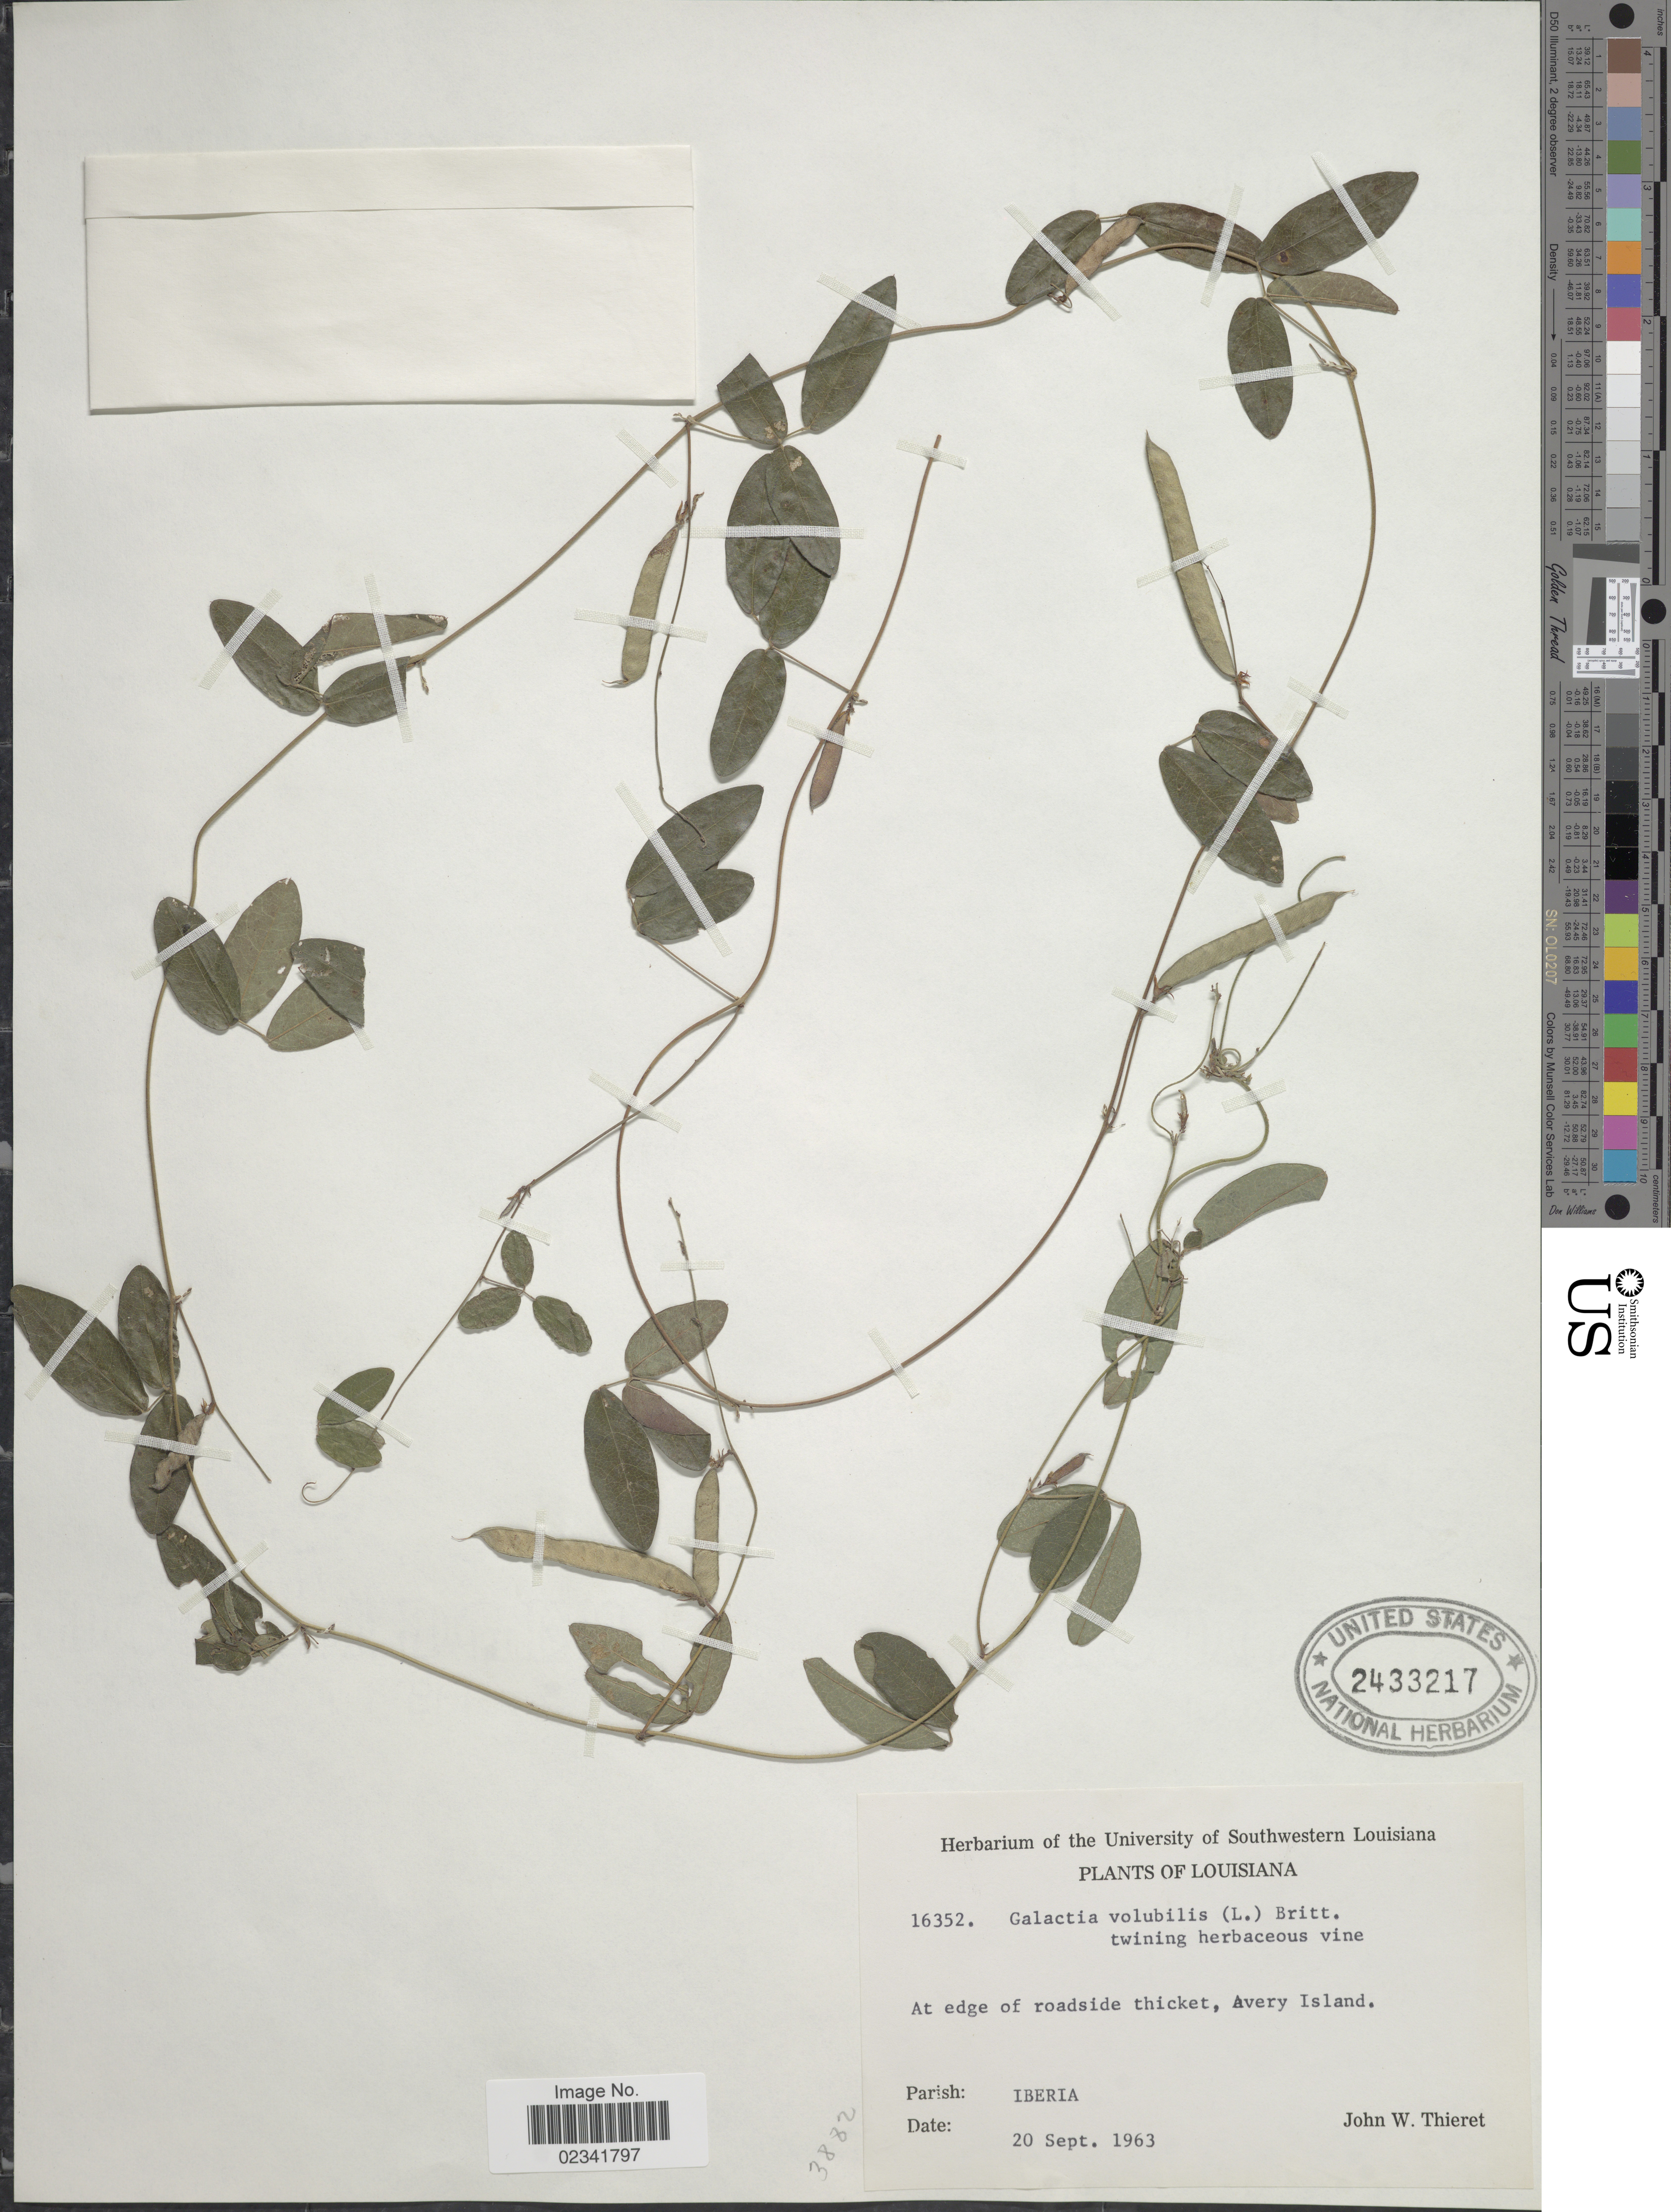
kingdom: Plantae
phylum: Tracheophyta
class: Magnoliopsida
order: Fabales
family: Fabaceae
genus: Galactia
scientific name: Galactia volubilis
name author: (L.) Britton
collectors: J. W. Thieret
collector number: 16352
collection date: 1963-09-20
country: United States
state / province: Louisiana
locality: At edge of roadside thicket, Avery Island, Parish: Iberia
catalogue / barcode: US 2433217